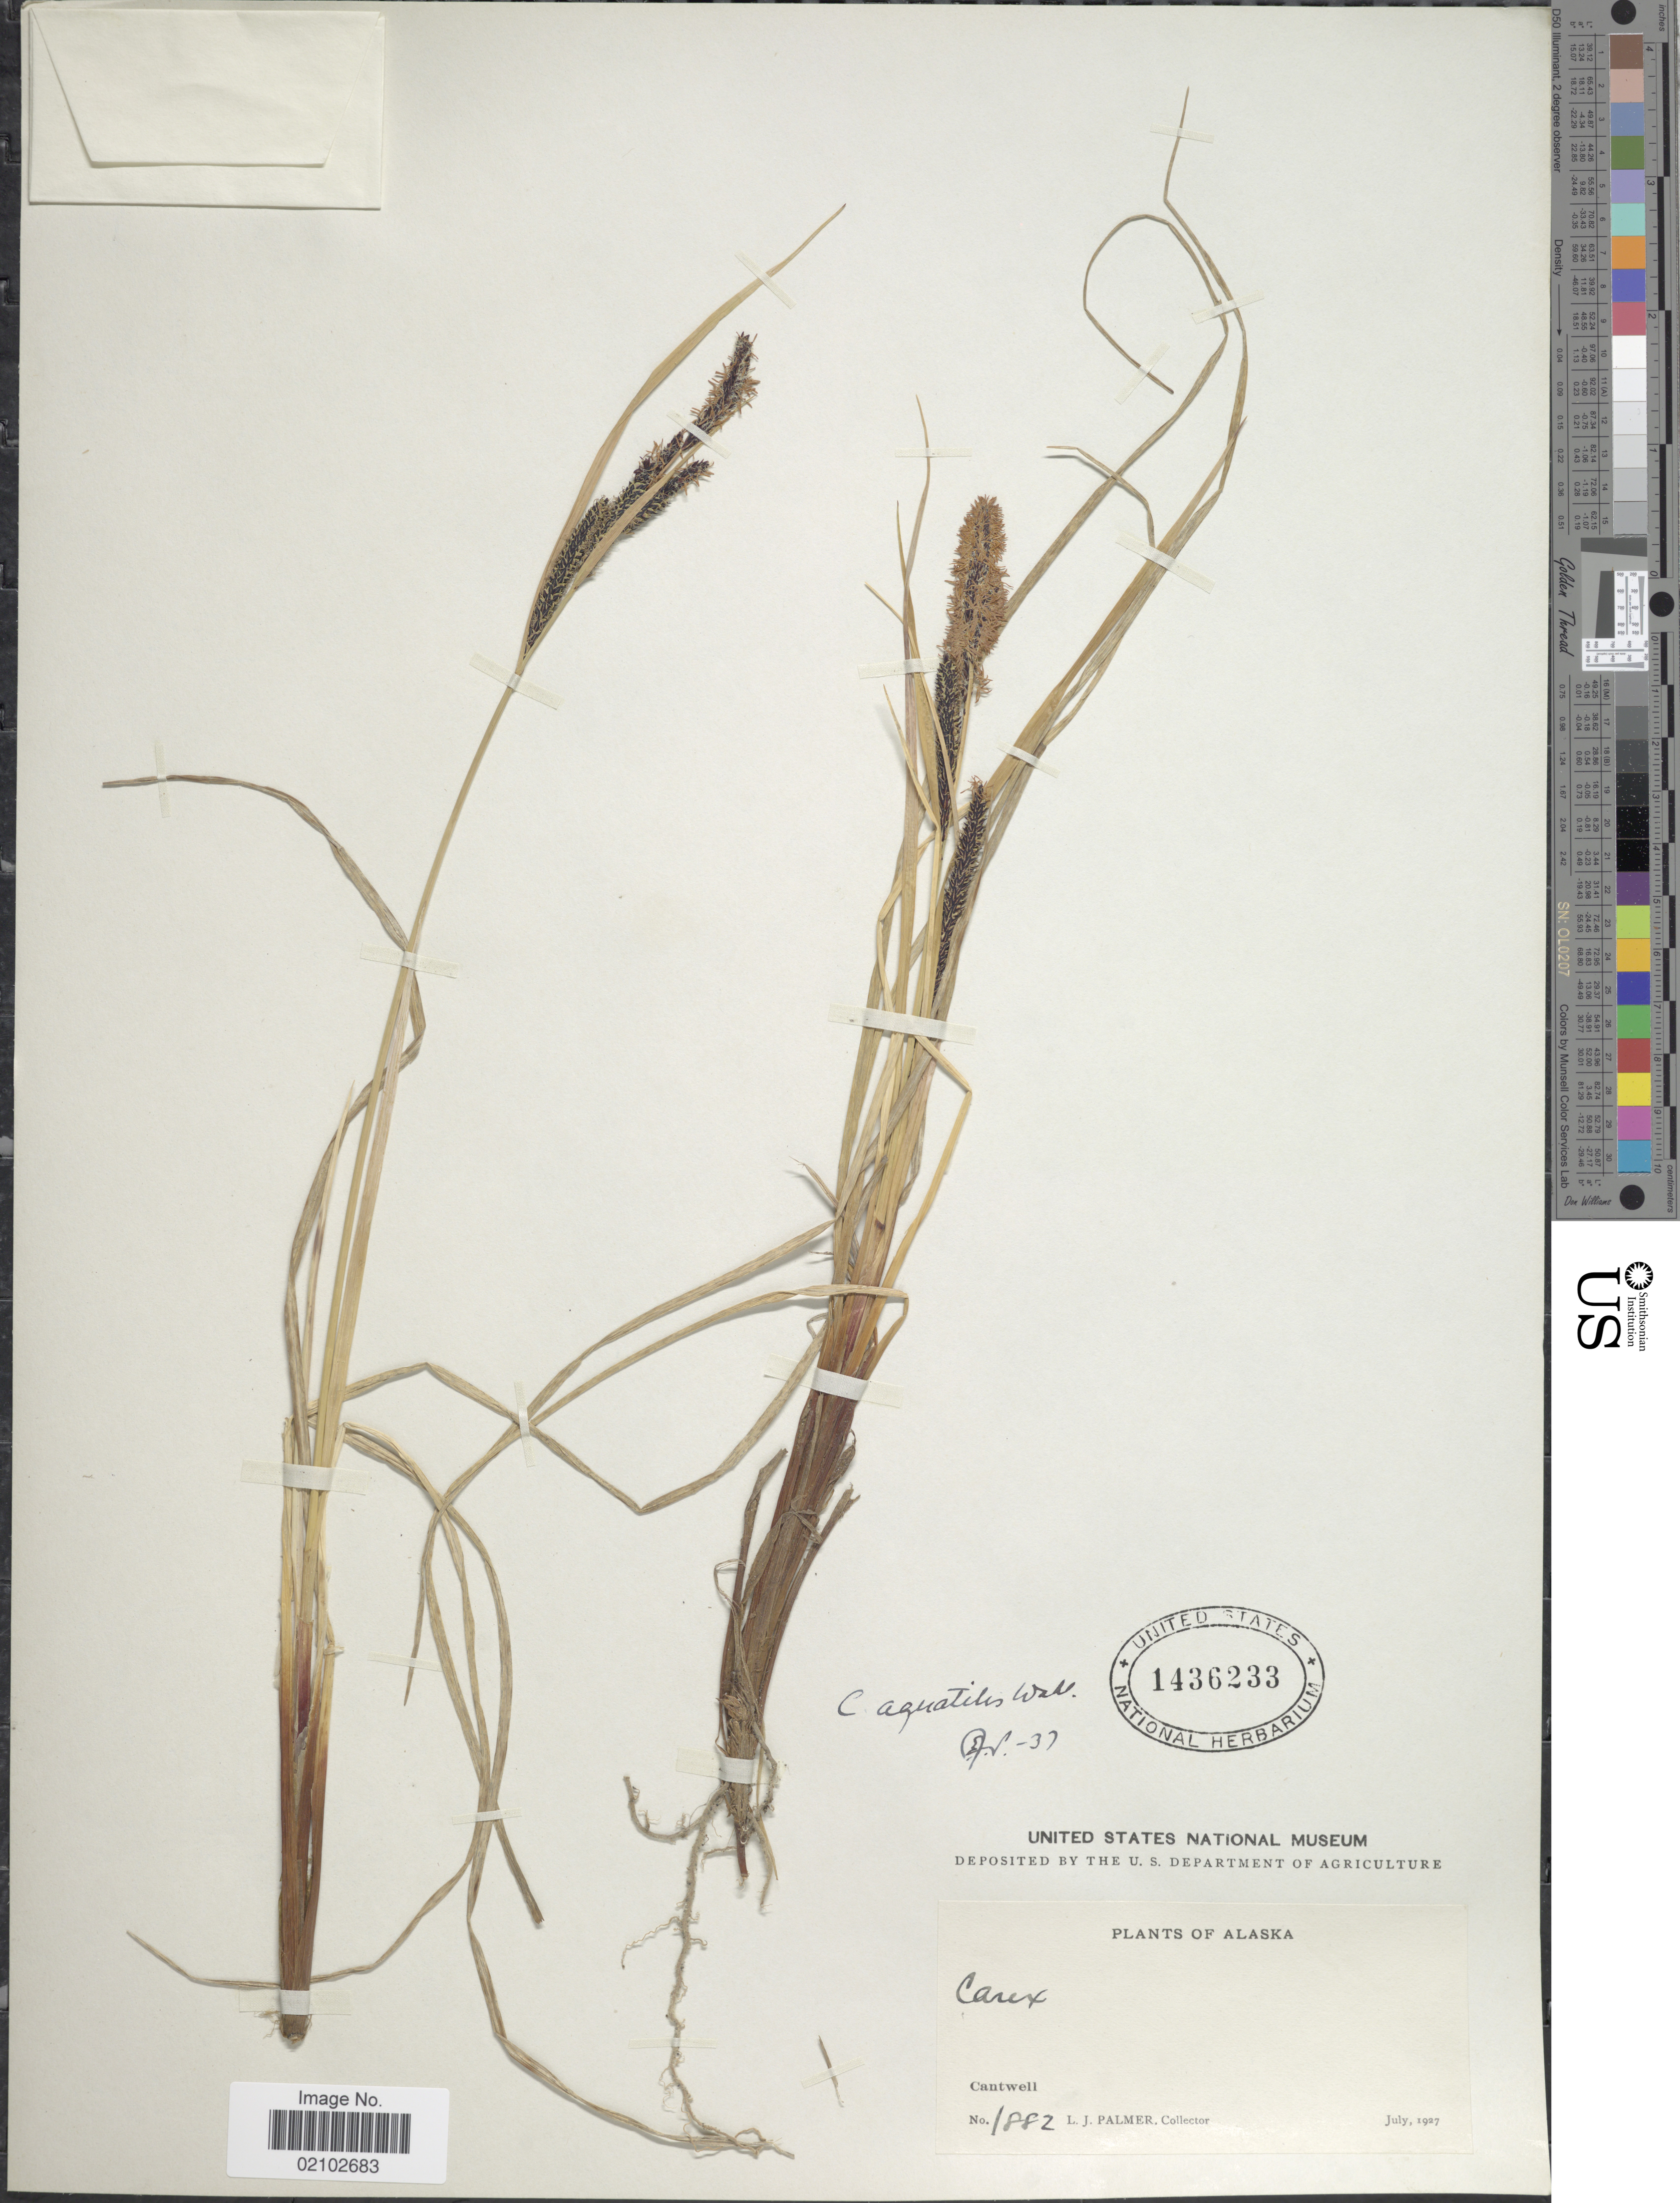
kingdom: Plantae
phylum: Tracheophyta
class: Liliopsida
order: Poales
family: Cyperaceae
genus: Carex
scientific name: Carex aquatilis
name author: Wahlenb.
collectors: L. J. Palmer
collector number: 1882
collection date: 1927-07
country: United States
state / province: Alaska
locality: Cantwell.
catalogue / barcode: US 1436233